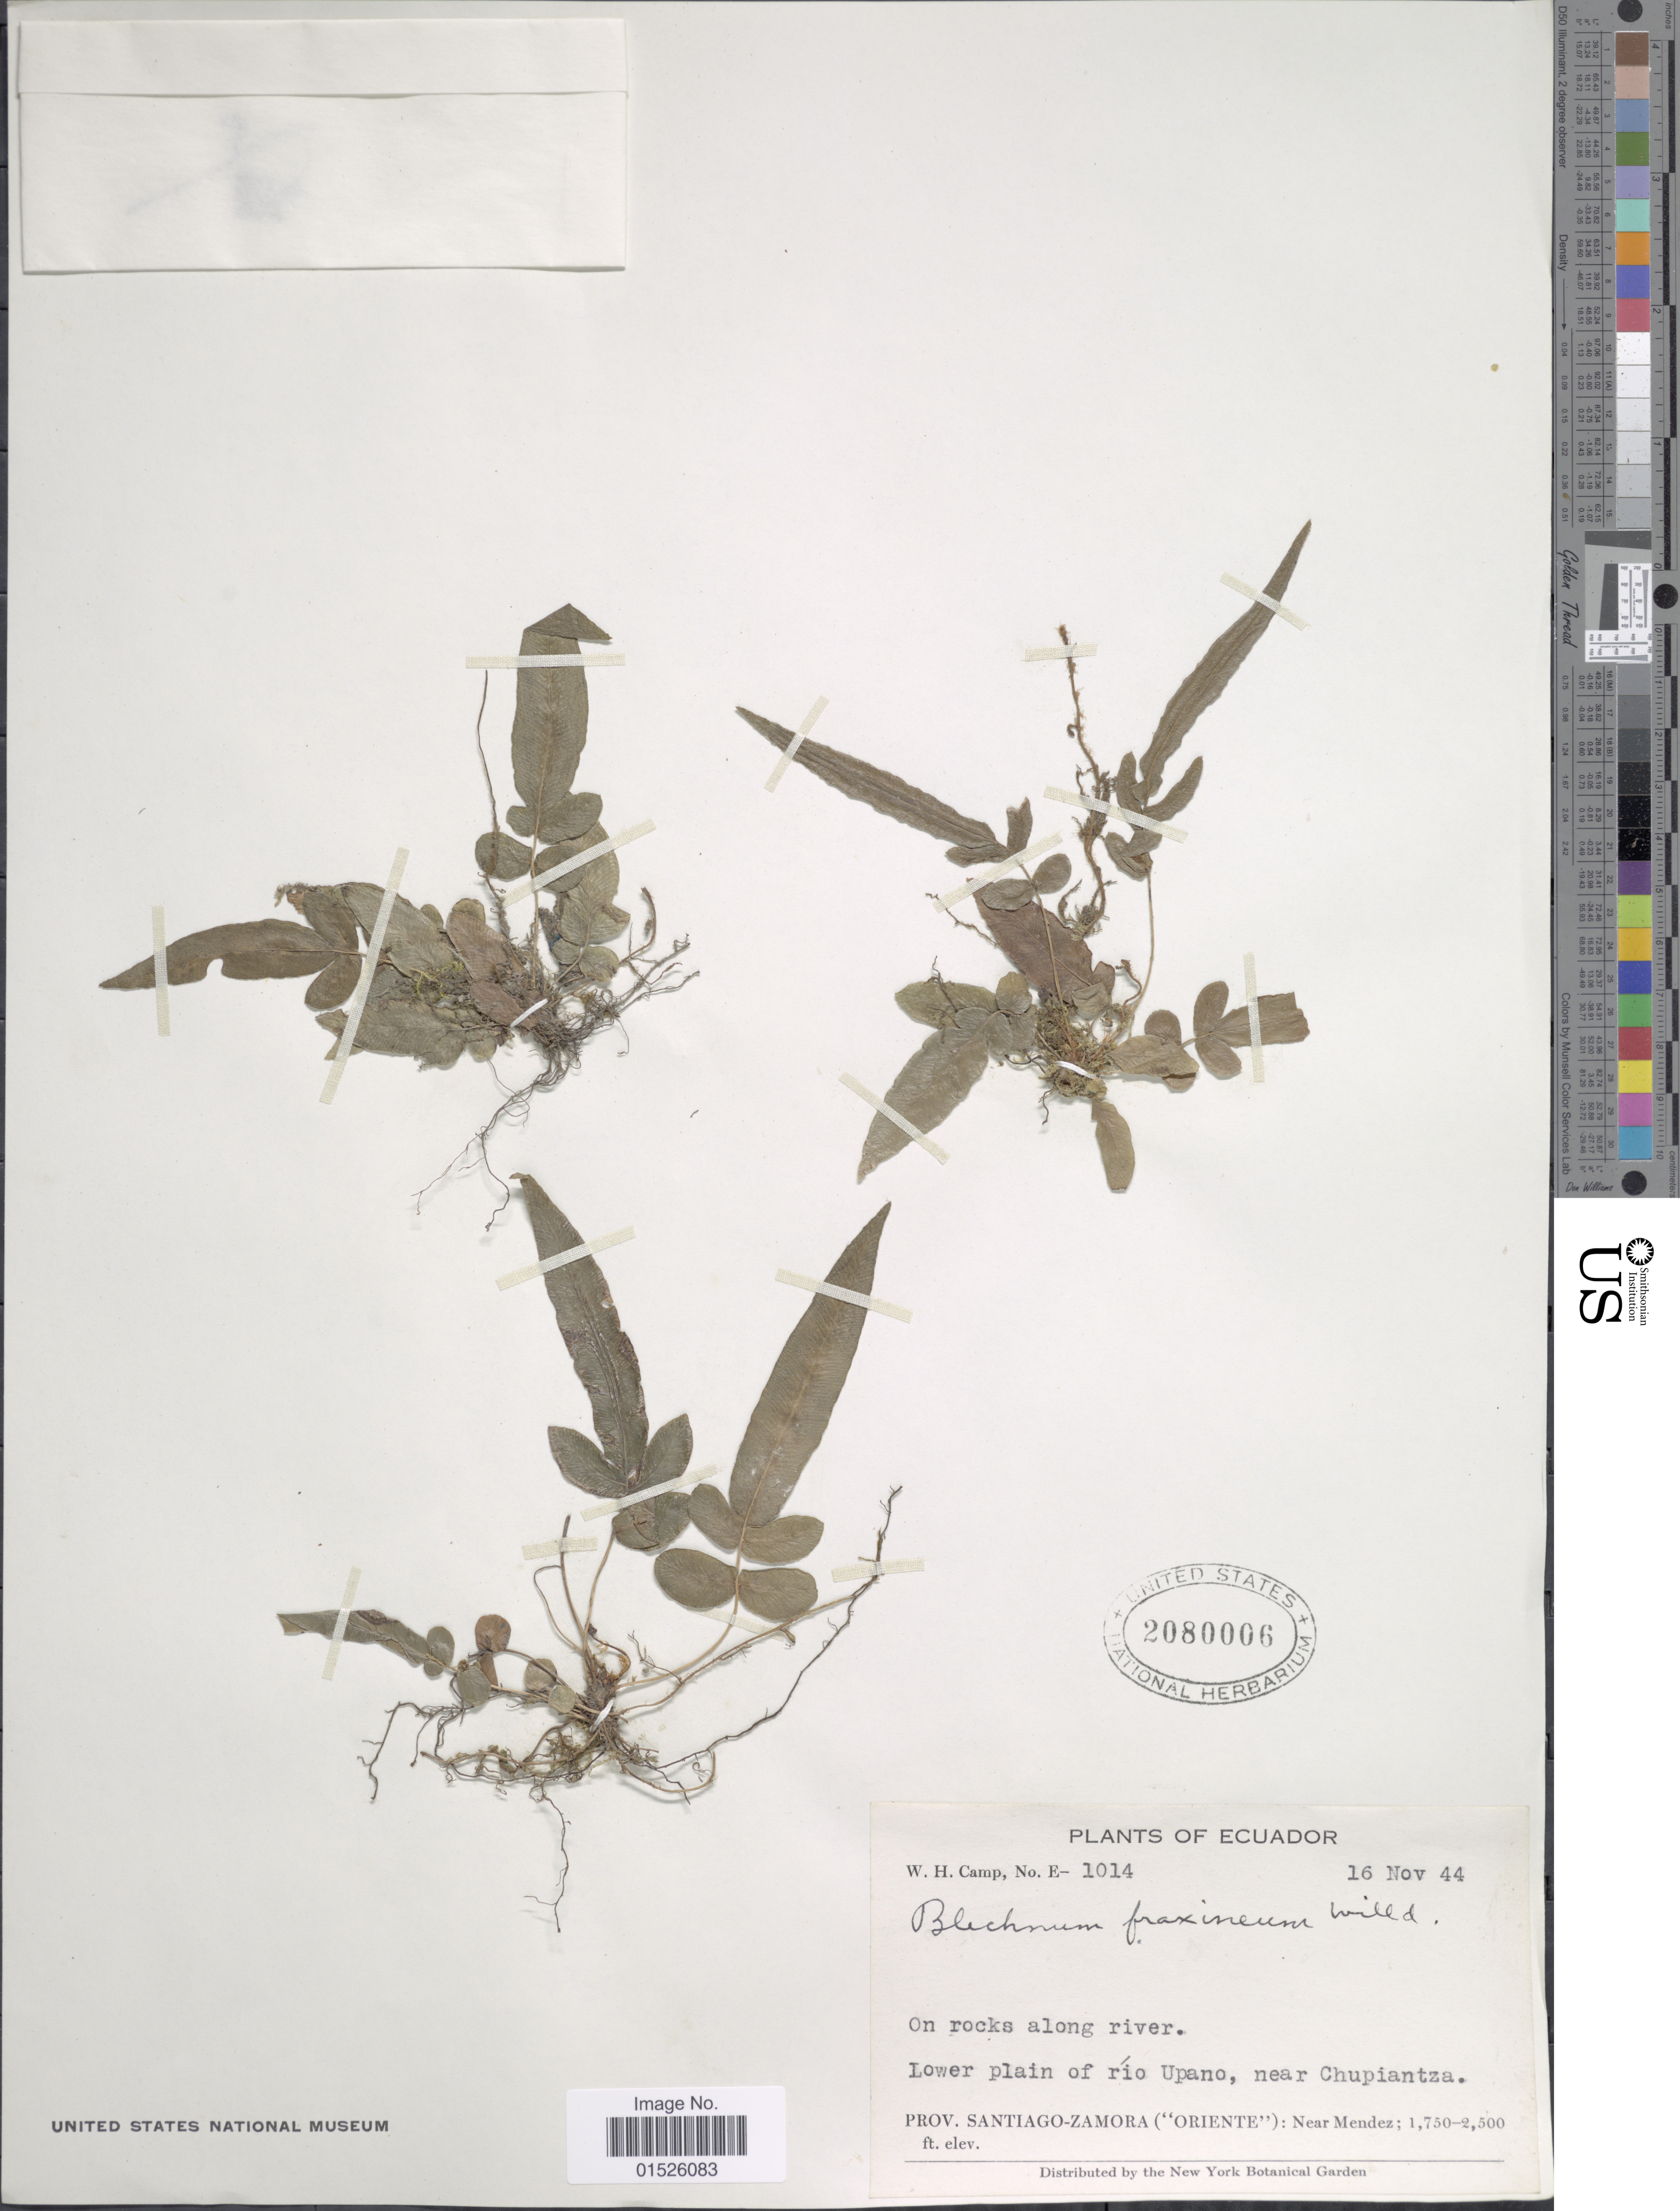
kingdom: Plantae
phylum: Tracheophyta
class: Polypodiopsida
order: Polypodiales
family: Blechnaceae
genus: Blechnum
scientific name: Blechnum gracile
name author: Kaulf.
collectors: W. H. Camp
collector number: E-1014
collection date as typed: Transcribed d/m/y: 16/11/44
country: Ecuador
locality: Ecuador. Lower plain of rio Upano, near Chupiantza., Prov. Santiago-Zamora ("Oriente"): Near Mendez.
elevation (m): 533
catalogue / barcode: US 2080006